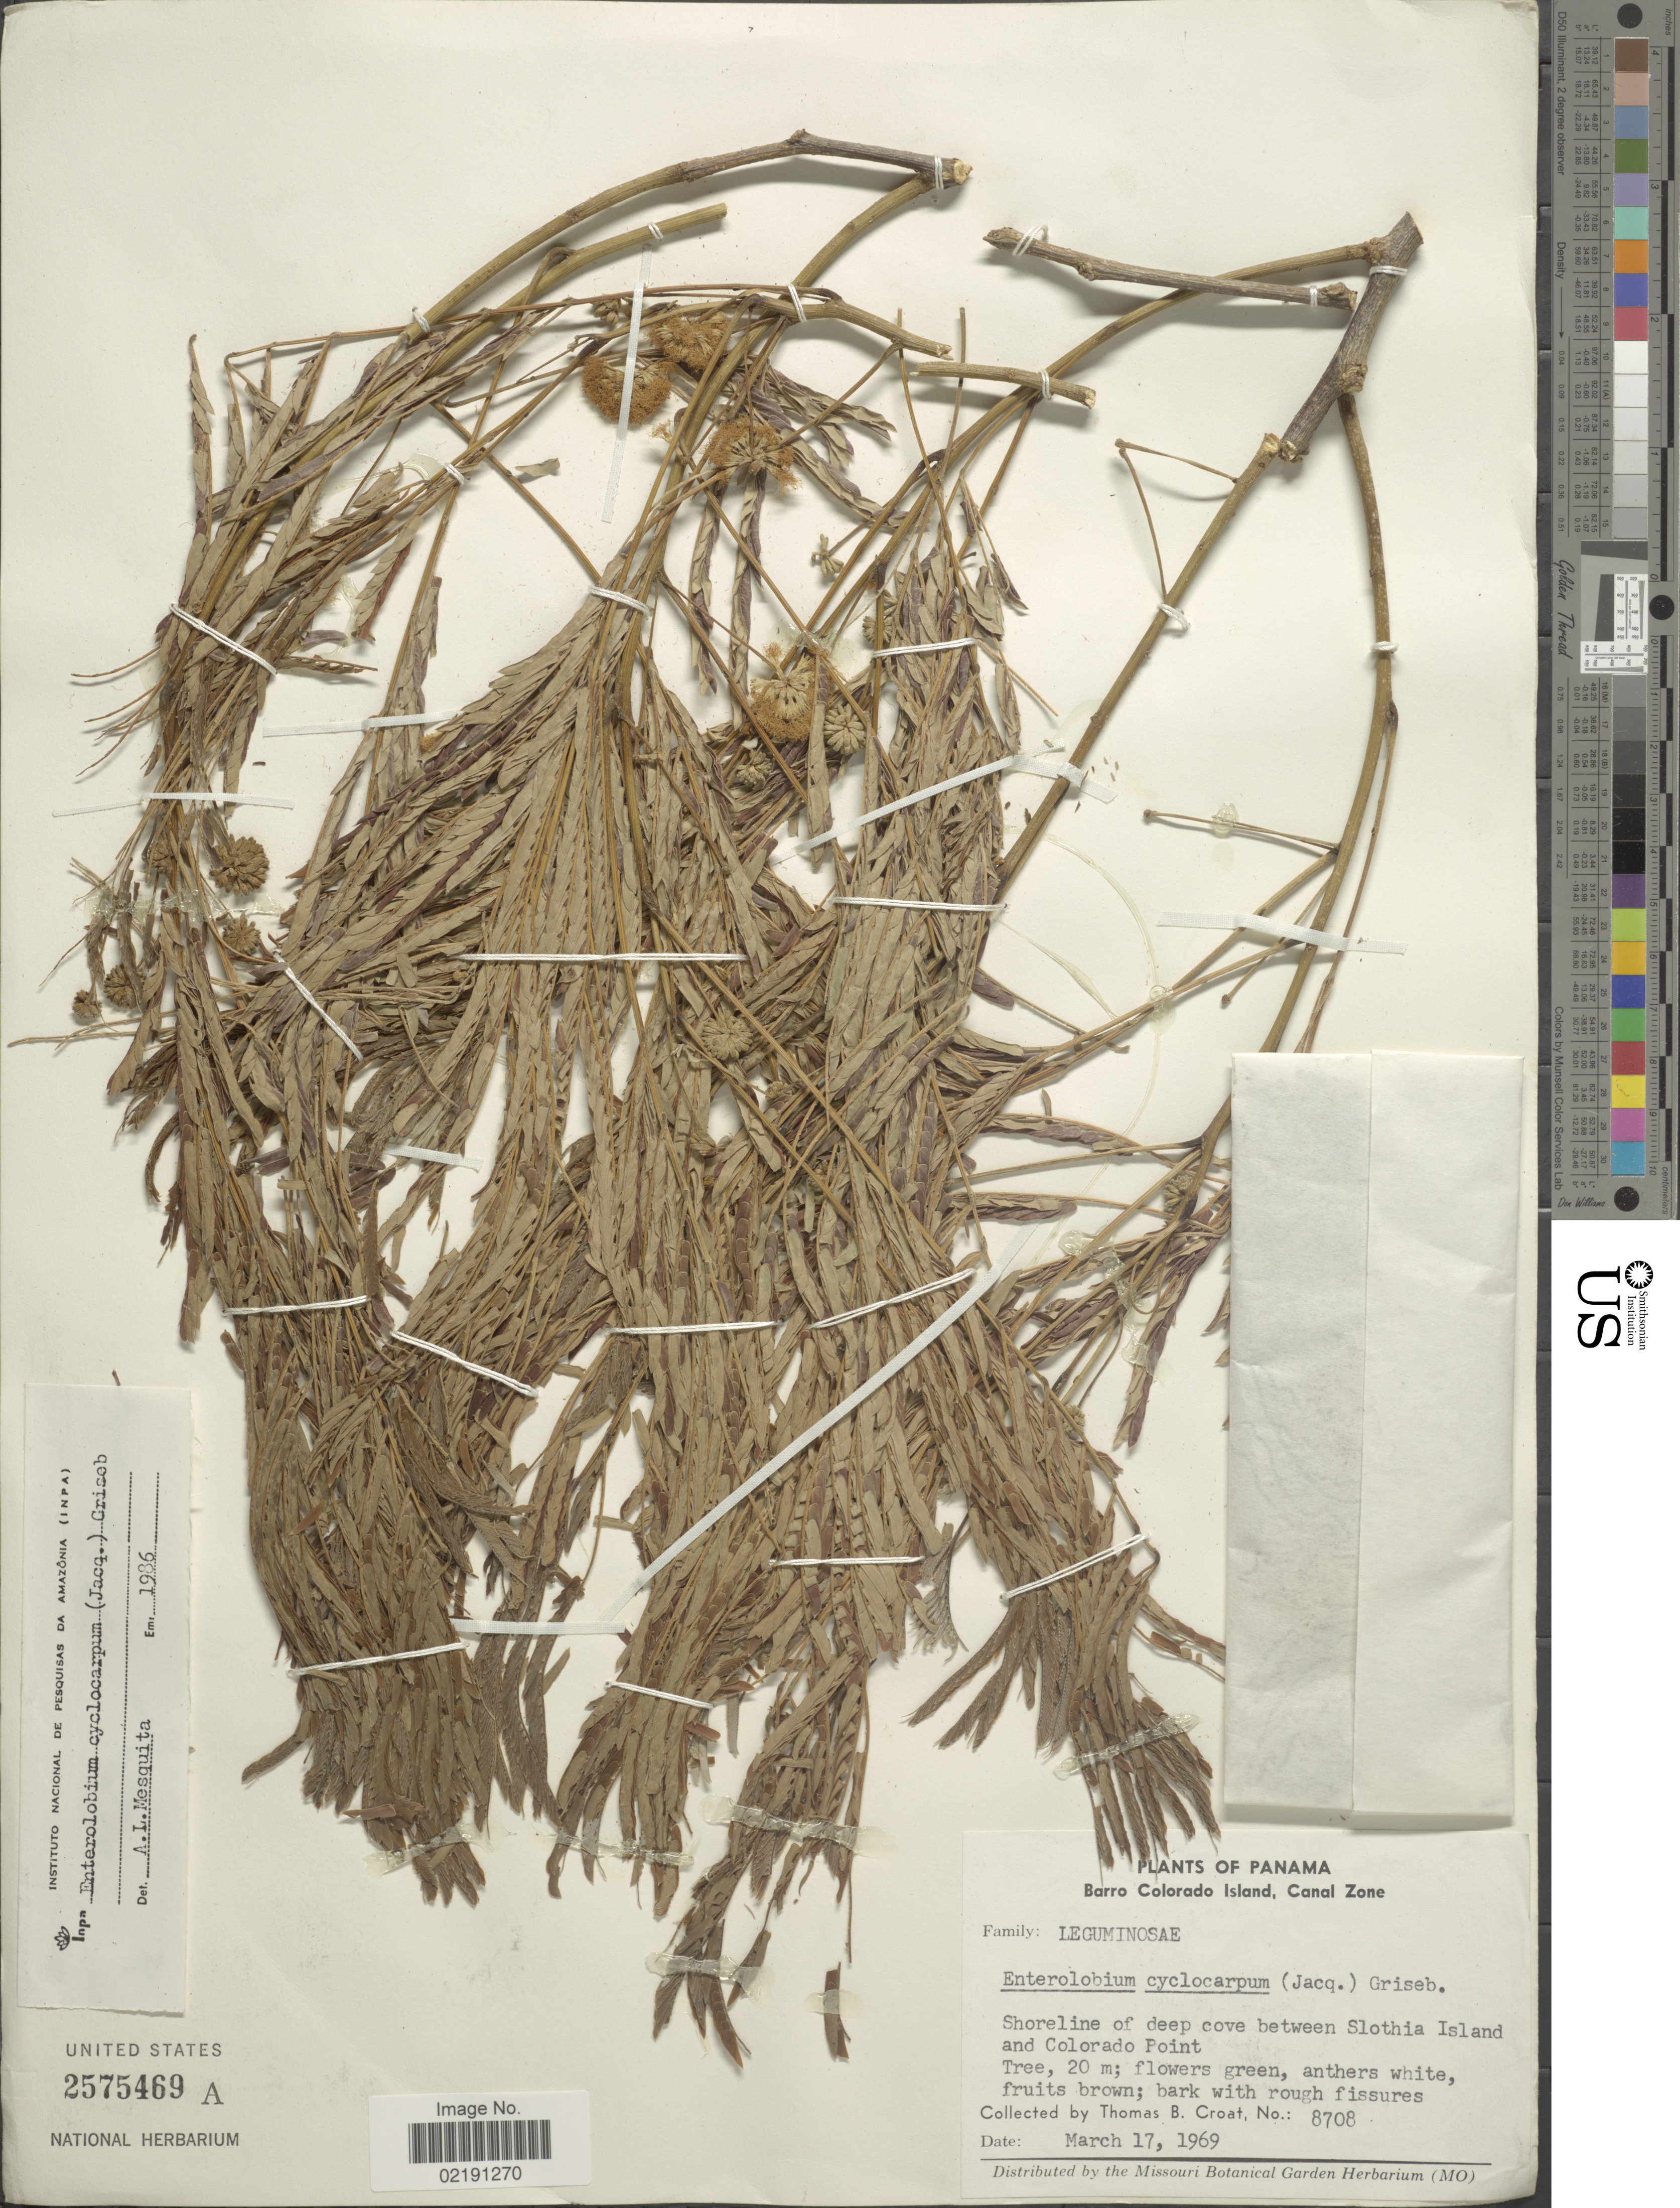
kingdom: Plantae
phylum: Tracheophyta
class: Magnoliopsida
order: Fabales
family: Fabaceae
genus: Enterolobium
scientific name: Enterolobium cyclocarpum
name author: (Jacq.) Griseb.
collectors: T. B. Croat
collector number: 8708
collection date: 1969-03-17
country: Panama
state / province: Panamá Oeste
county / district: Canal Zone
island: Barro Colorado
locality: Barro Colorado Island, Canal Zone. Shoreline of deep cove between Slothia Island and Colorado Point.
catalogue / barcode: US 2575469A